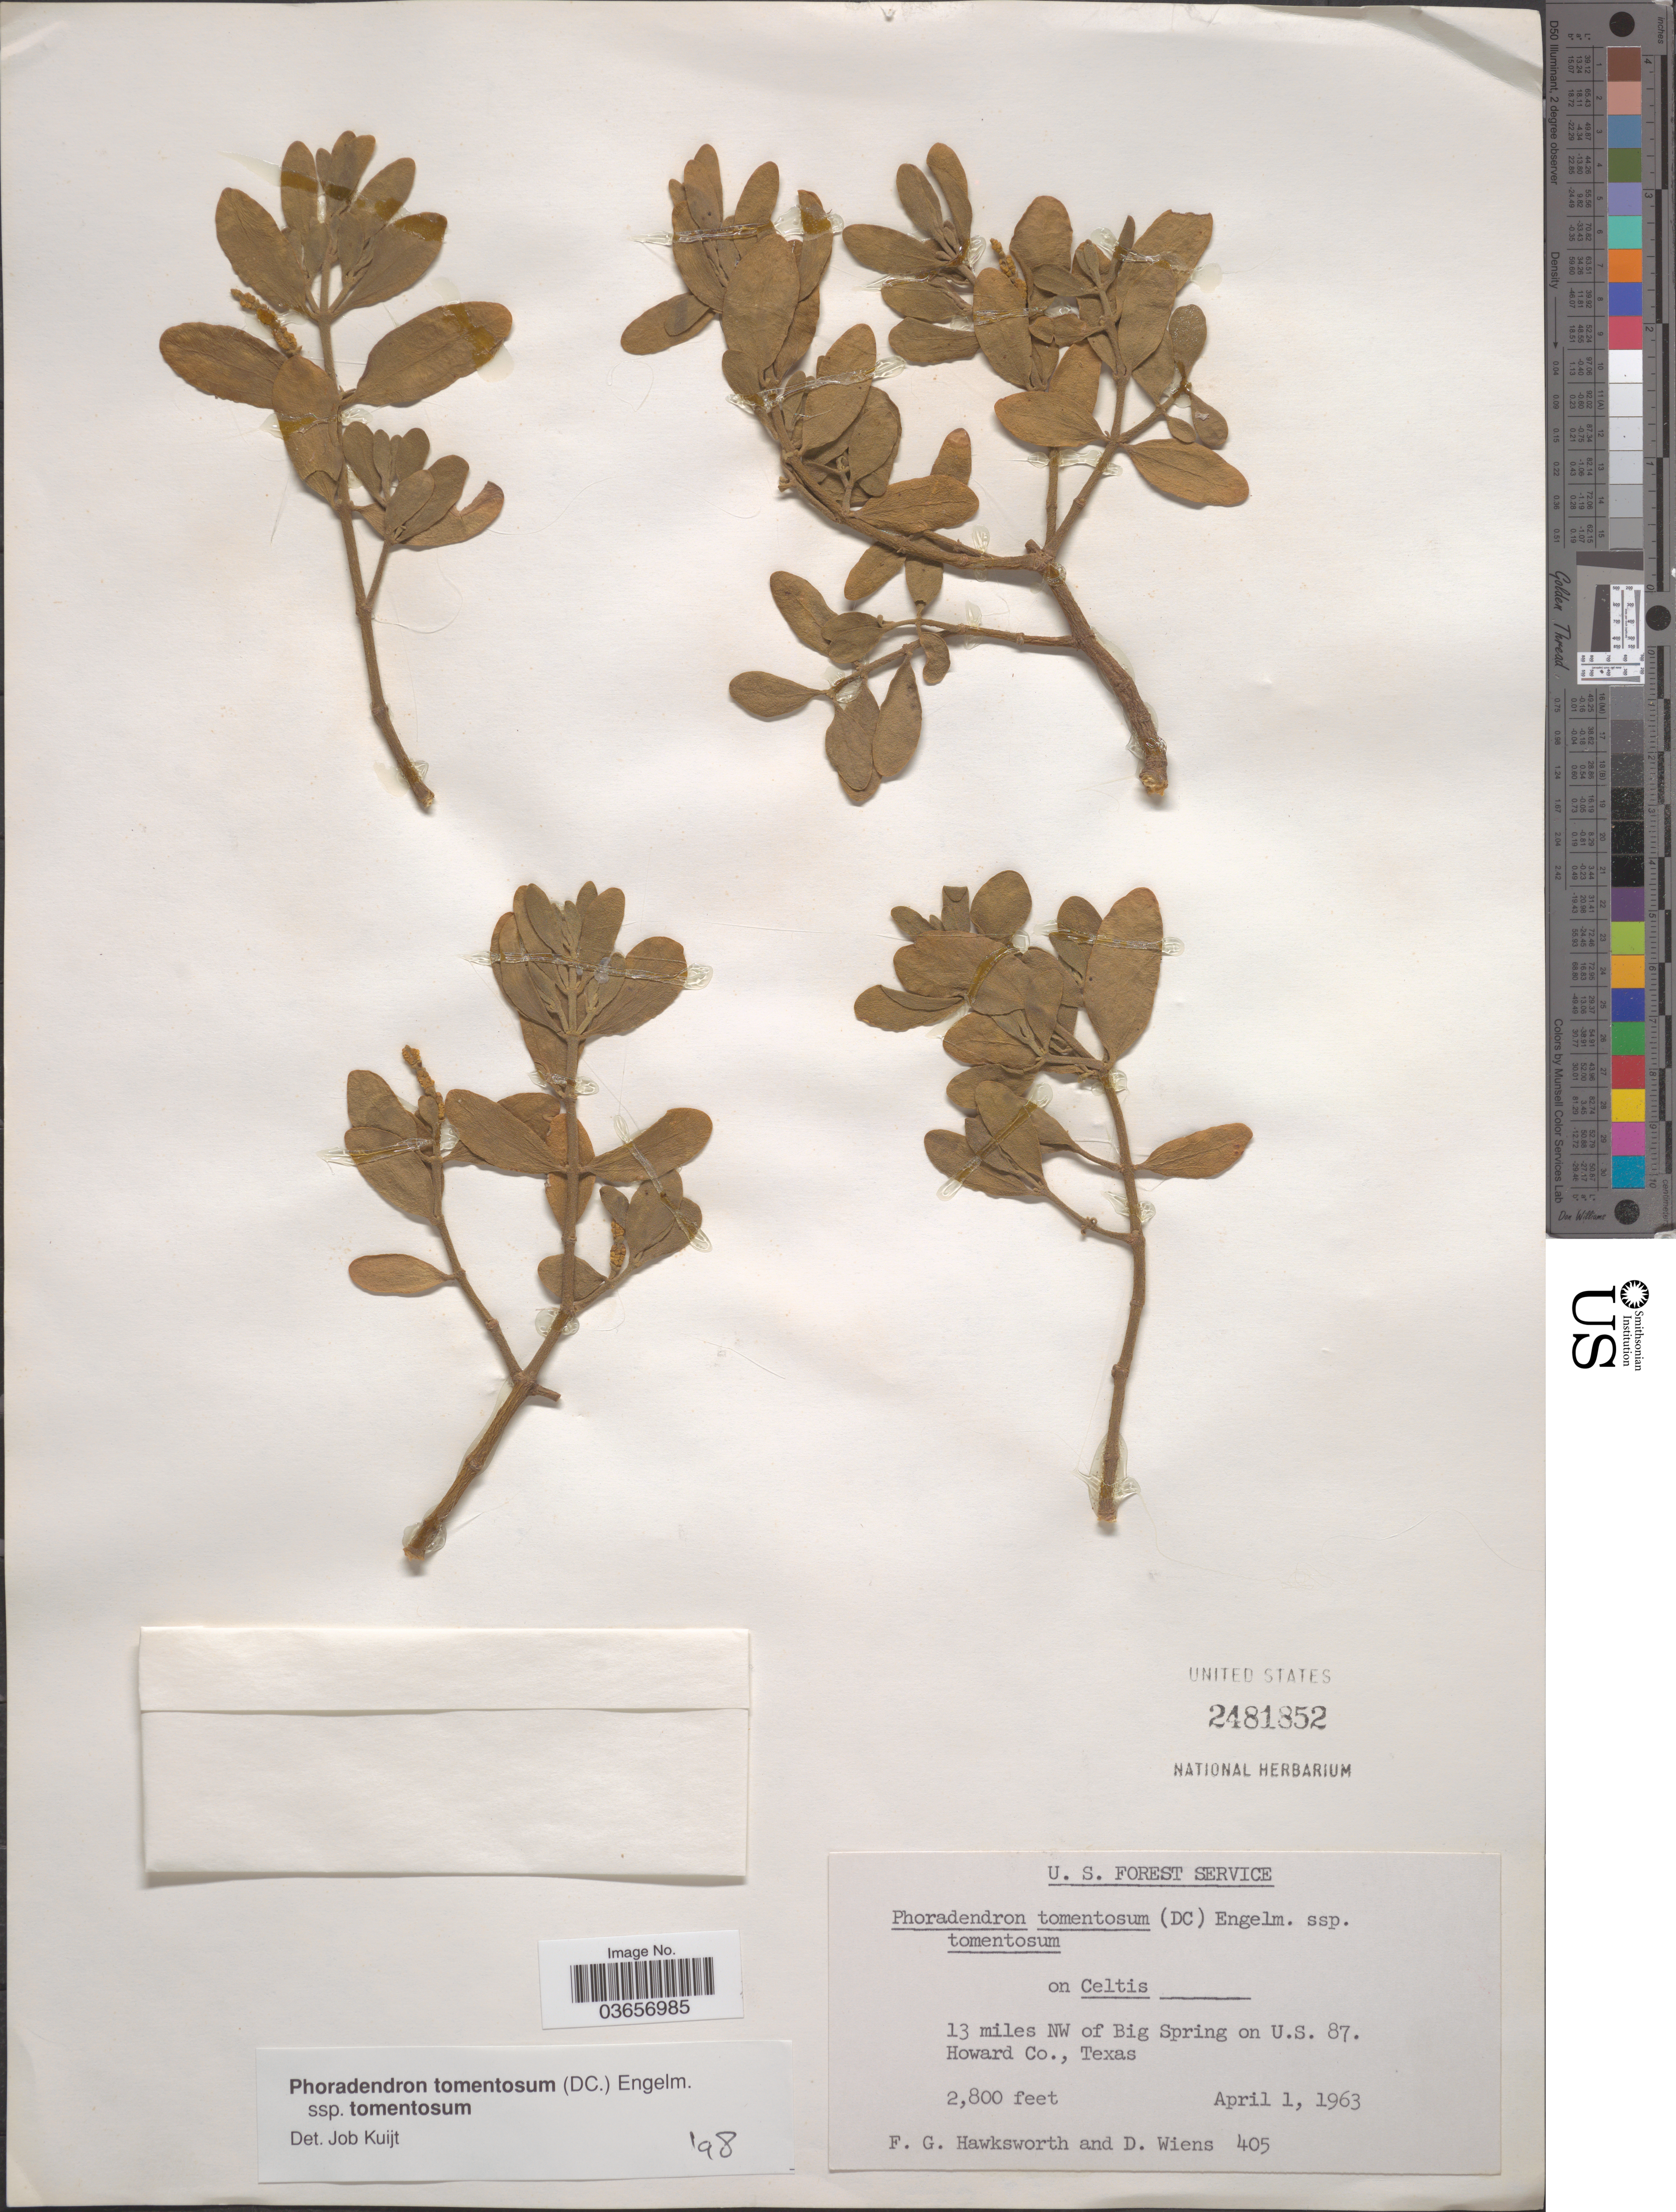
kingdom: Plantae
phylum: Tracheophyta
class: Magnoliopsida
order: Santalales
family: Viscaceae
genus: Phoradendron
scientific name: Phoradendron tomentosum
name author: DC.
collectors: F. G. Hawksworth & D. Wiens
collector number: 405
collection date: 1963-04-01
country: United States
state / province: Texas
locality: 13 miles NW of Big Spring on U.S. 87. Howard Co.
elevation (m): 853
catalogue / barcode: US 2481852